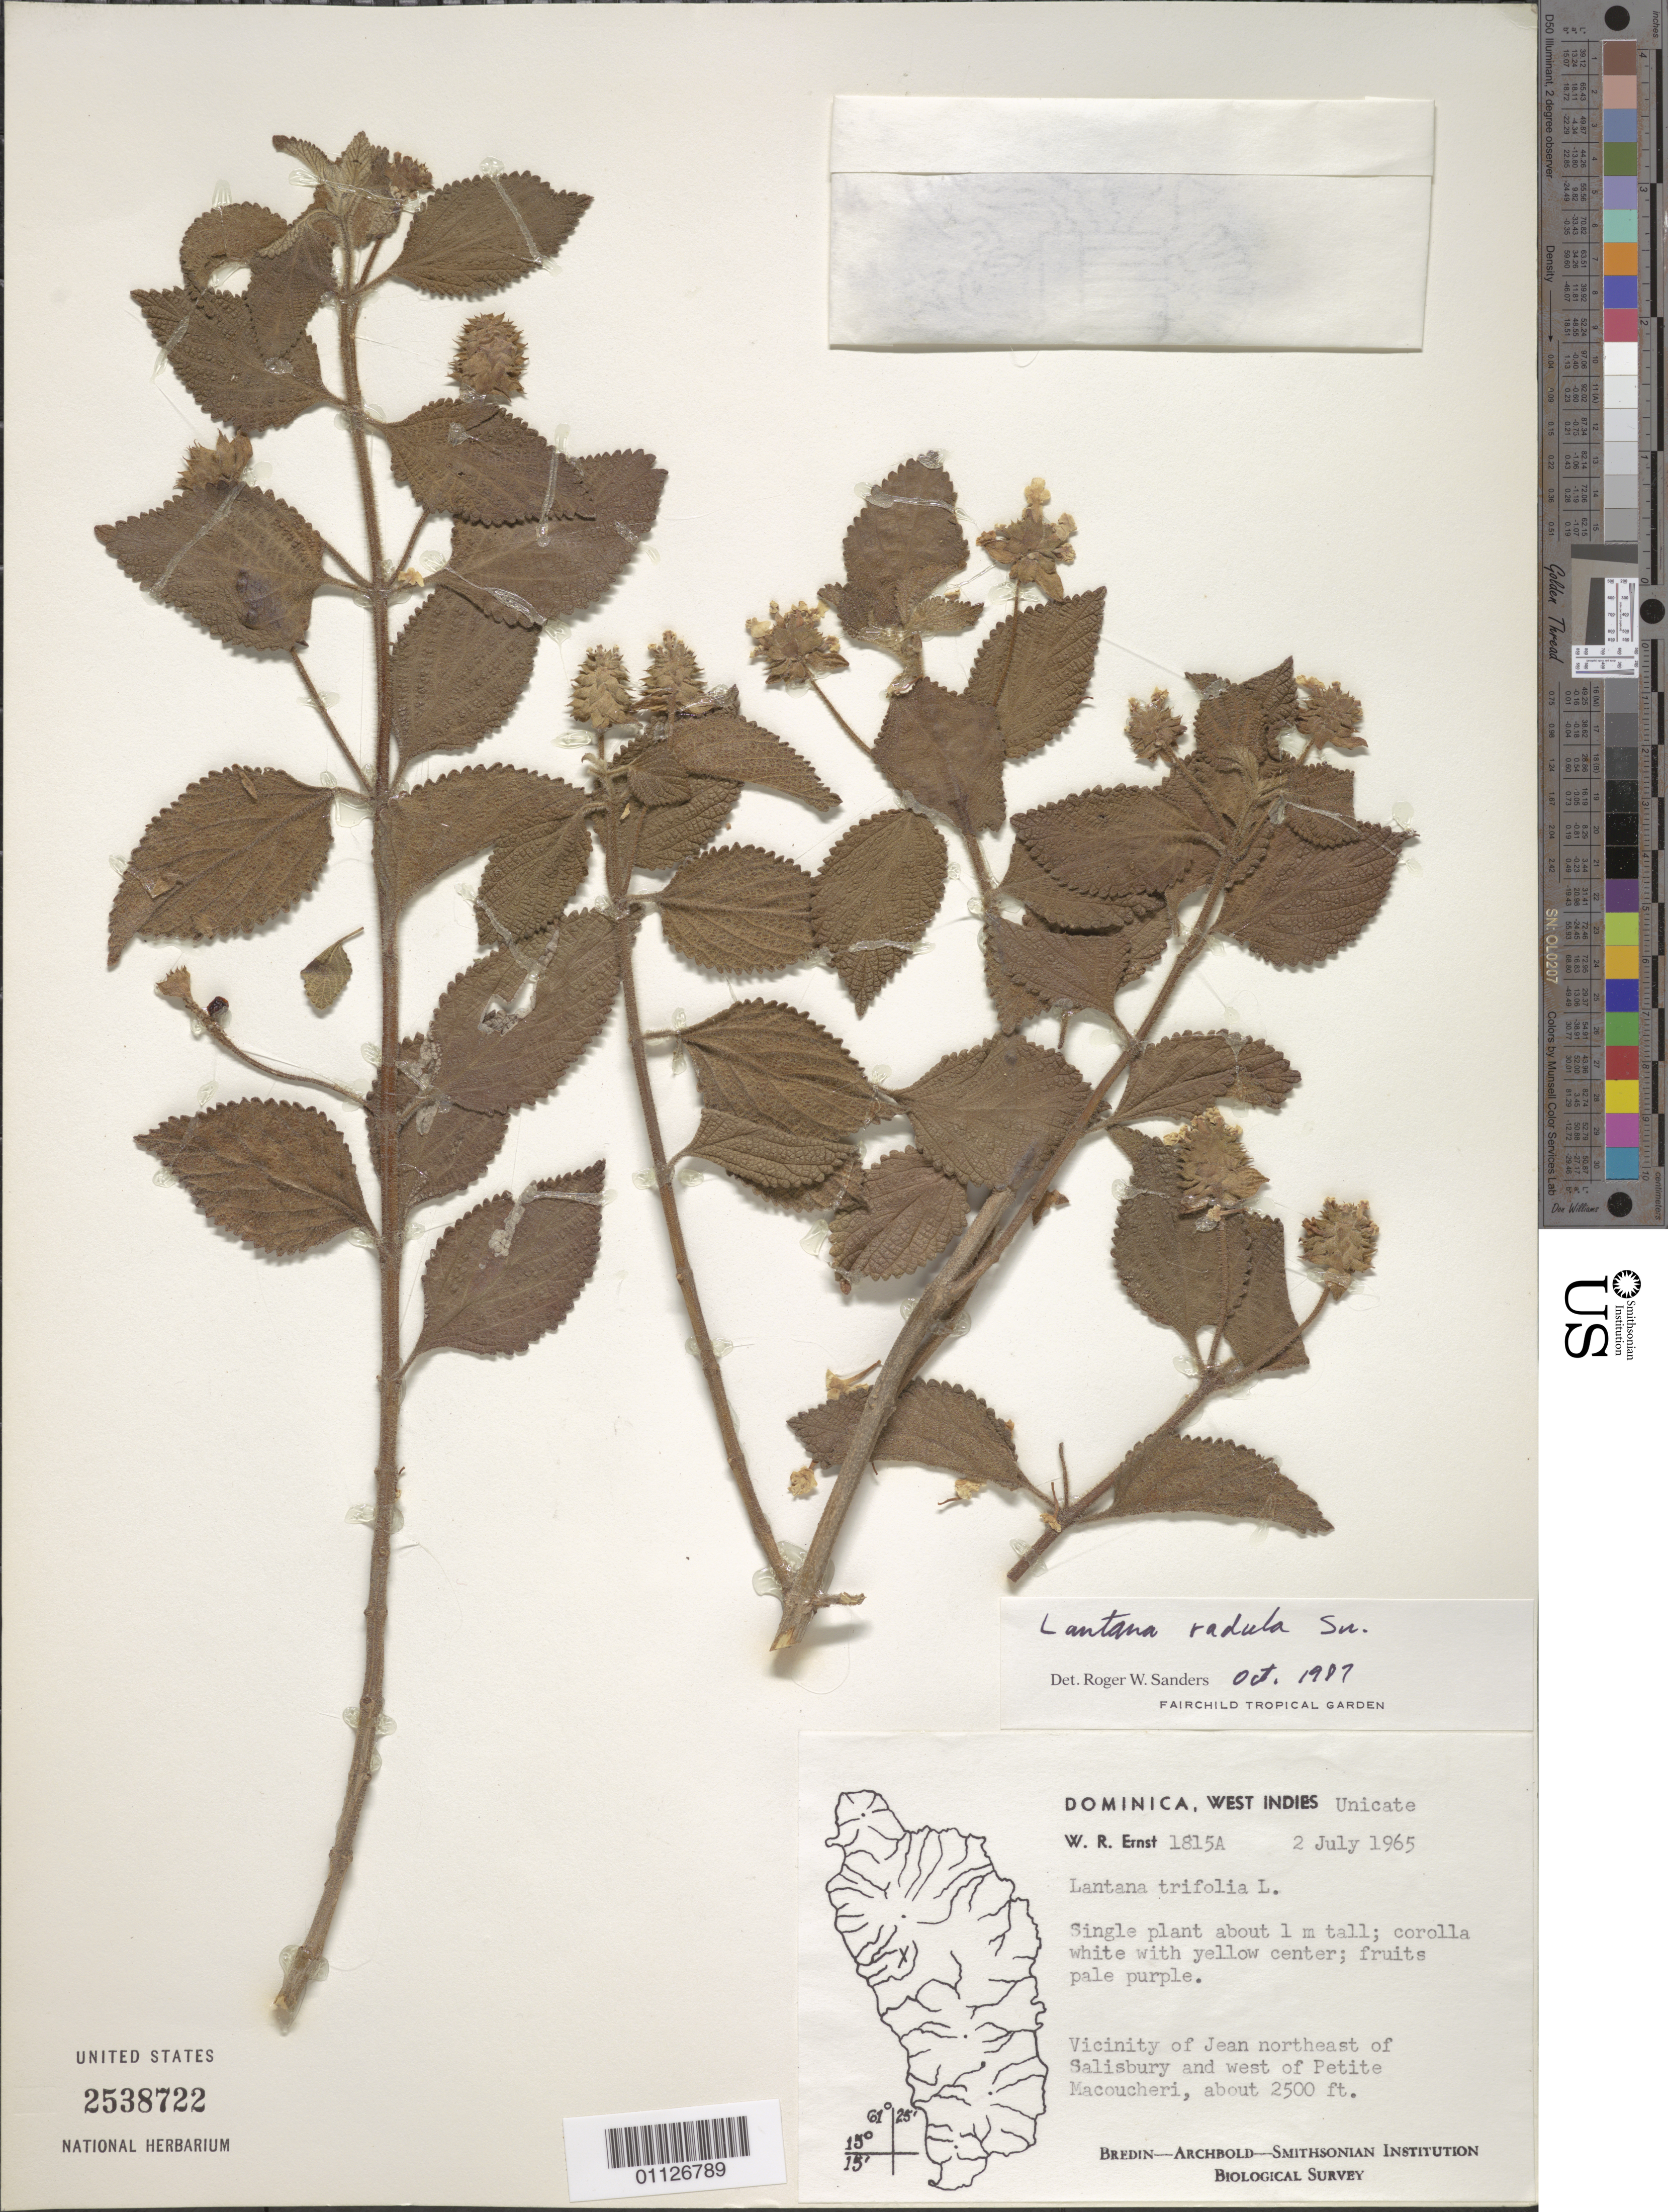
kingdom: Plantae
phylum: Tracheophyta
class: Magnoliopsida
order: Lamiales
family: Verbenaceae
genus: Lantana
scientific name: Lantana radula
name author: Sw.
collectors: W. R. Ernst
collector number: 1815A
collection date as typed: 02 Jul 1965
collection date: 1965-07-02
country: Dominica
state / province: St. Joseph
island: Dominica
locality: Vicinity of Jean NE of Salisbury and W of Petite Macoucheri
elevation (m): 762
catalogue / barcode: US 2538722